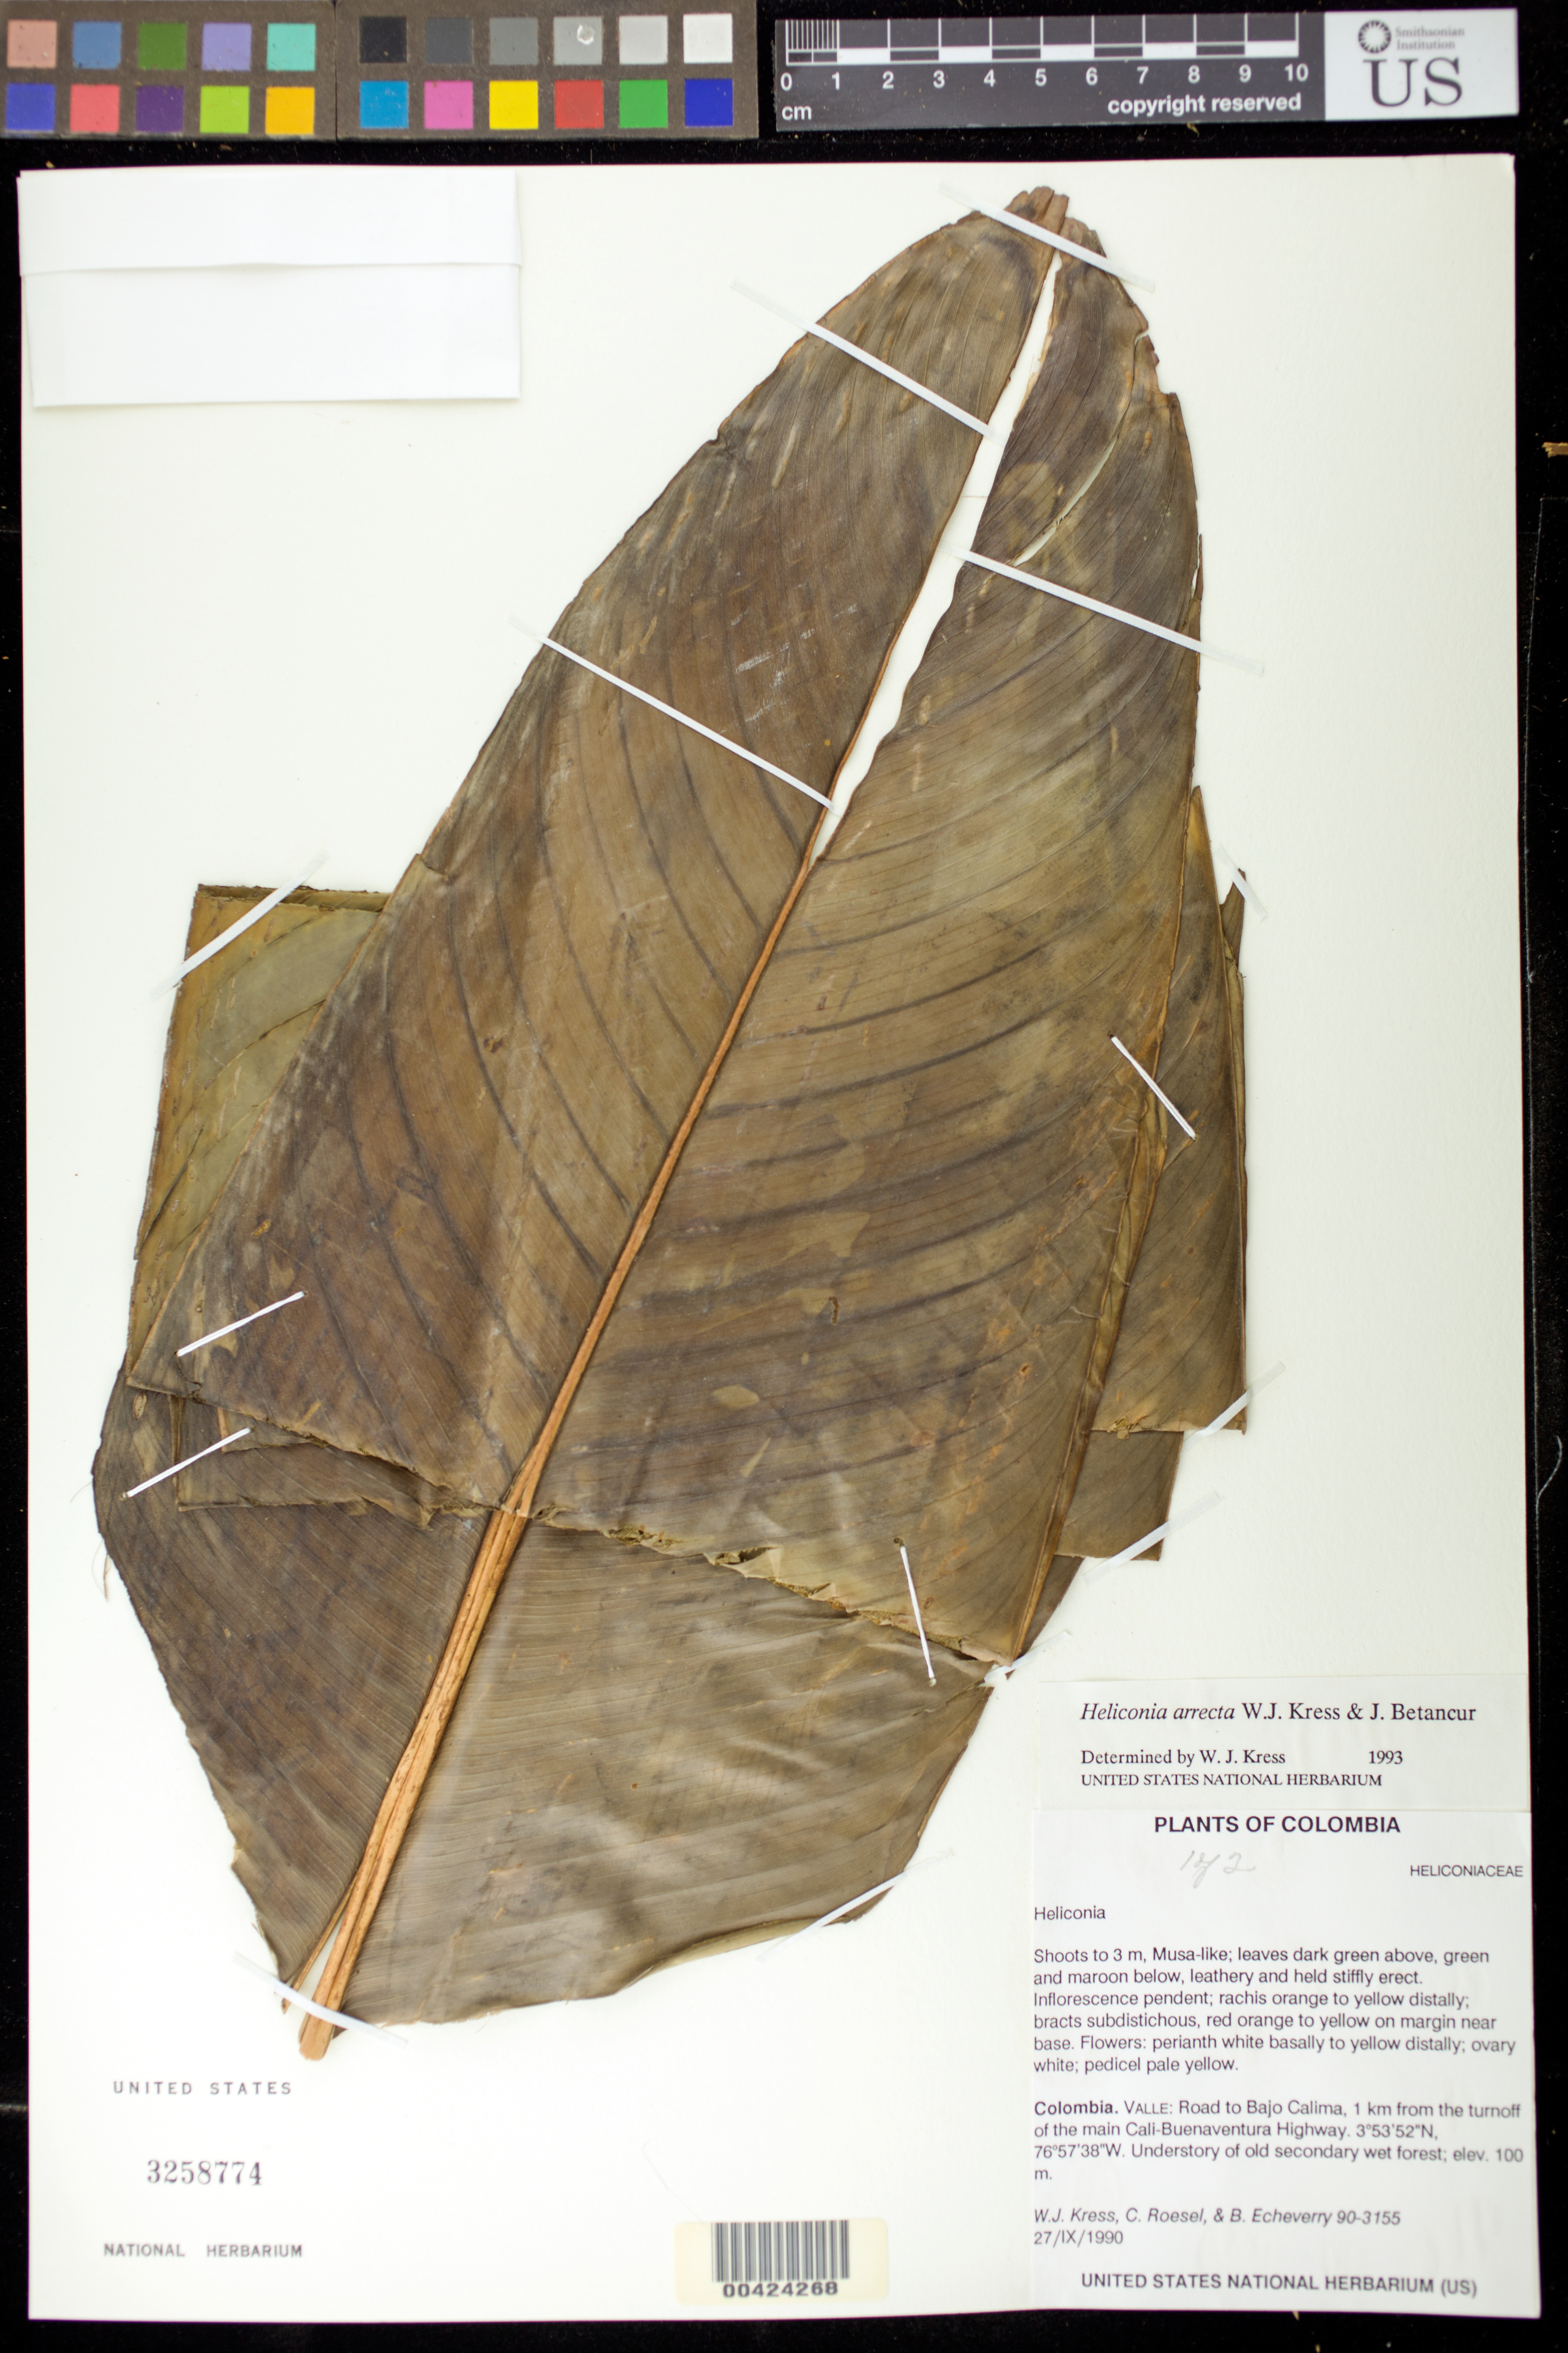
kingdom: Plantae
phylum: Tracheophyta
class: Liliopsida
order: Zingiberales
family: Heliconiaceae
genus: Heliconia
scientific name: Heliconia arrecta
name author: W.J. Kress & Betancur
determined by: Kress, W. J., (US), Smithsonian Institution - National Museum of Natural History (UNITED STATES)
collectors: W. J. Kress, C. S. Roesel & B. Echeverry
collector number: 90-3155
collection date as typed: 27 Sep 1990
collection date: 1990-09-27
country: Colombia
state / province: Valle del Cauca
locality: Bajo Calima, road to; 1 km from turnoff of main Cali - Buena Ventura Hwy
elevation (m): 100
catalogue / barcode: US 3258774